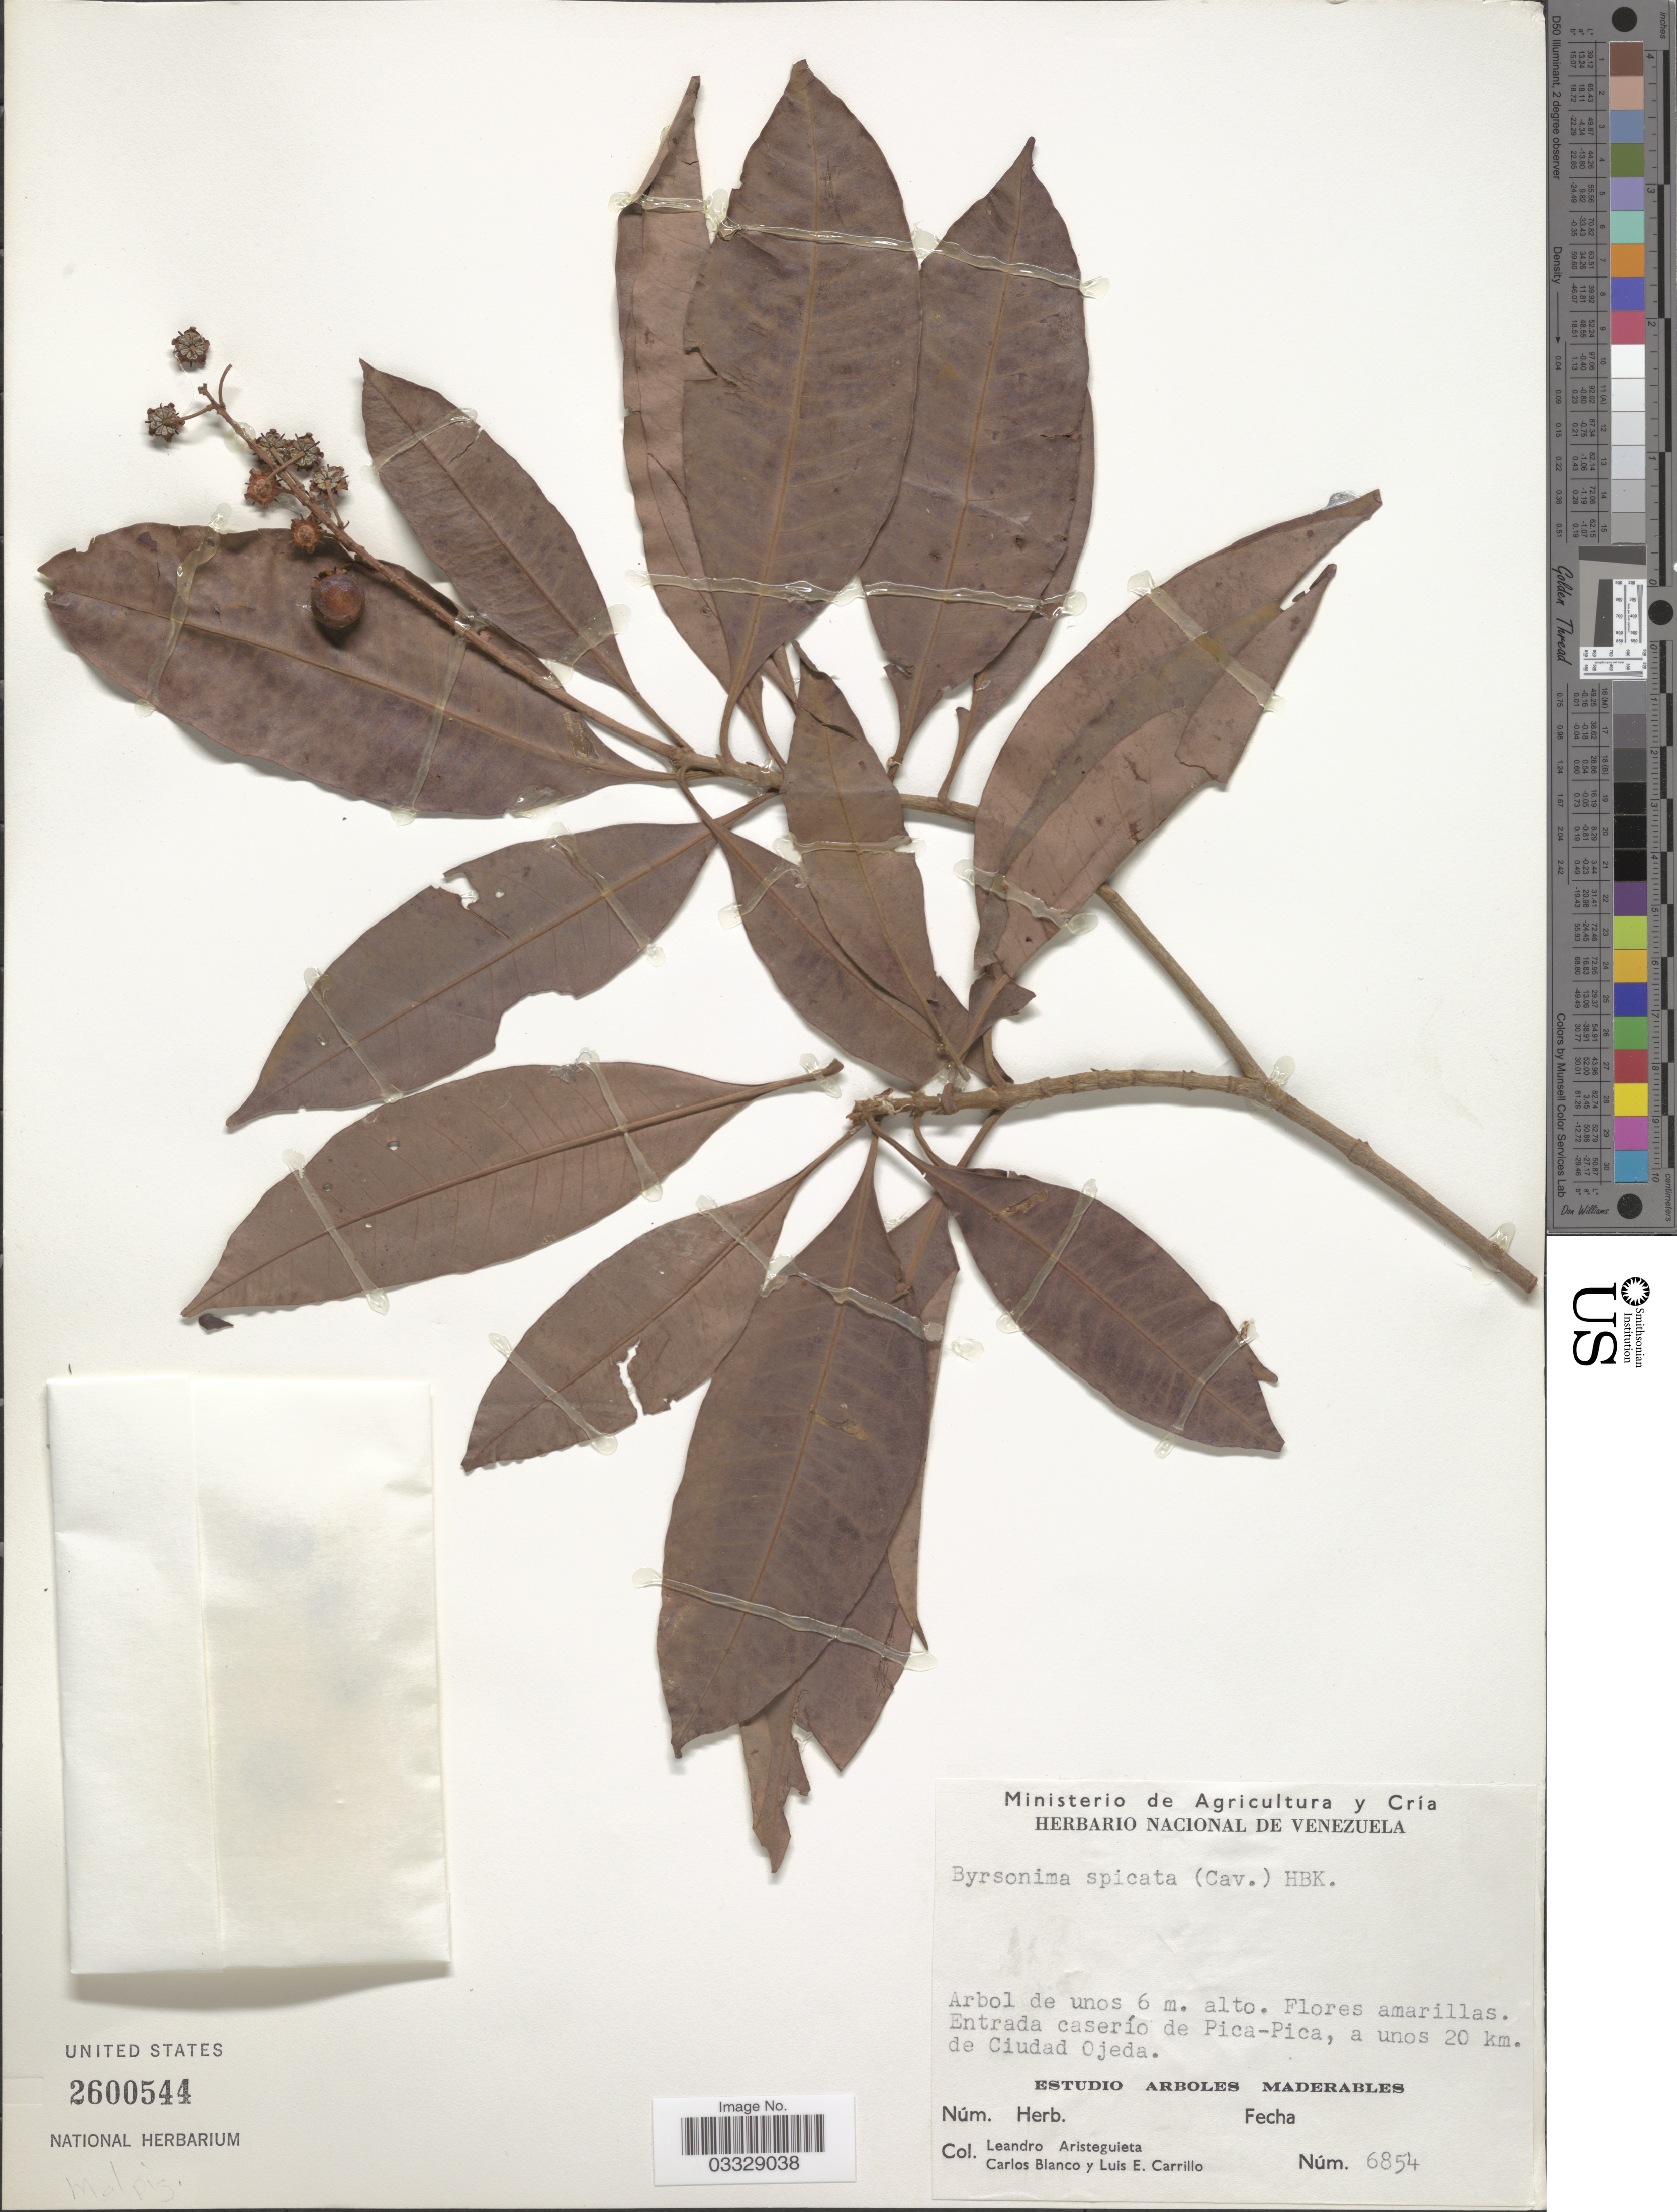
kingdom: Plantae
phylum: Tracheophyta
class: Magnoliopsida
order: Malpighiales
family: Malpighiaceae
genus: Byrsonima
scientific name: Byrsonima spicata (Cav.) DC.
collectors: L. Aristeguieta, C. Blanco & L. Carrillo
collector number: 6854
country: Venezuela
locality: Entrada caserío de Pica-Pica, a unos 20 km. de Ciudad Ojeda. Estudio Arboles Maderables.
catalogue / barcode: US 2600544